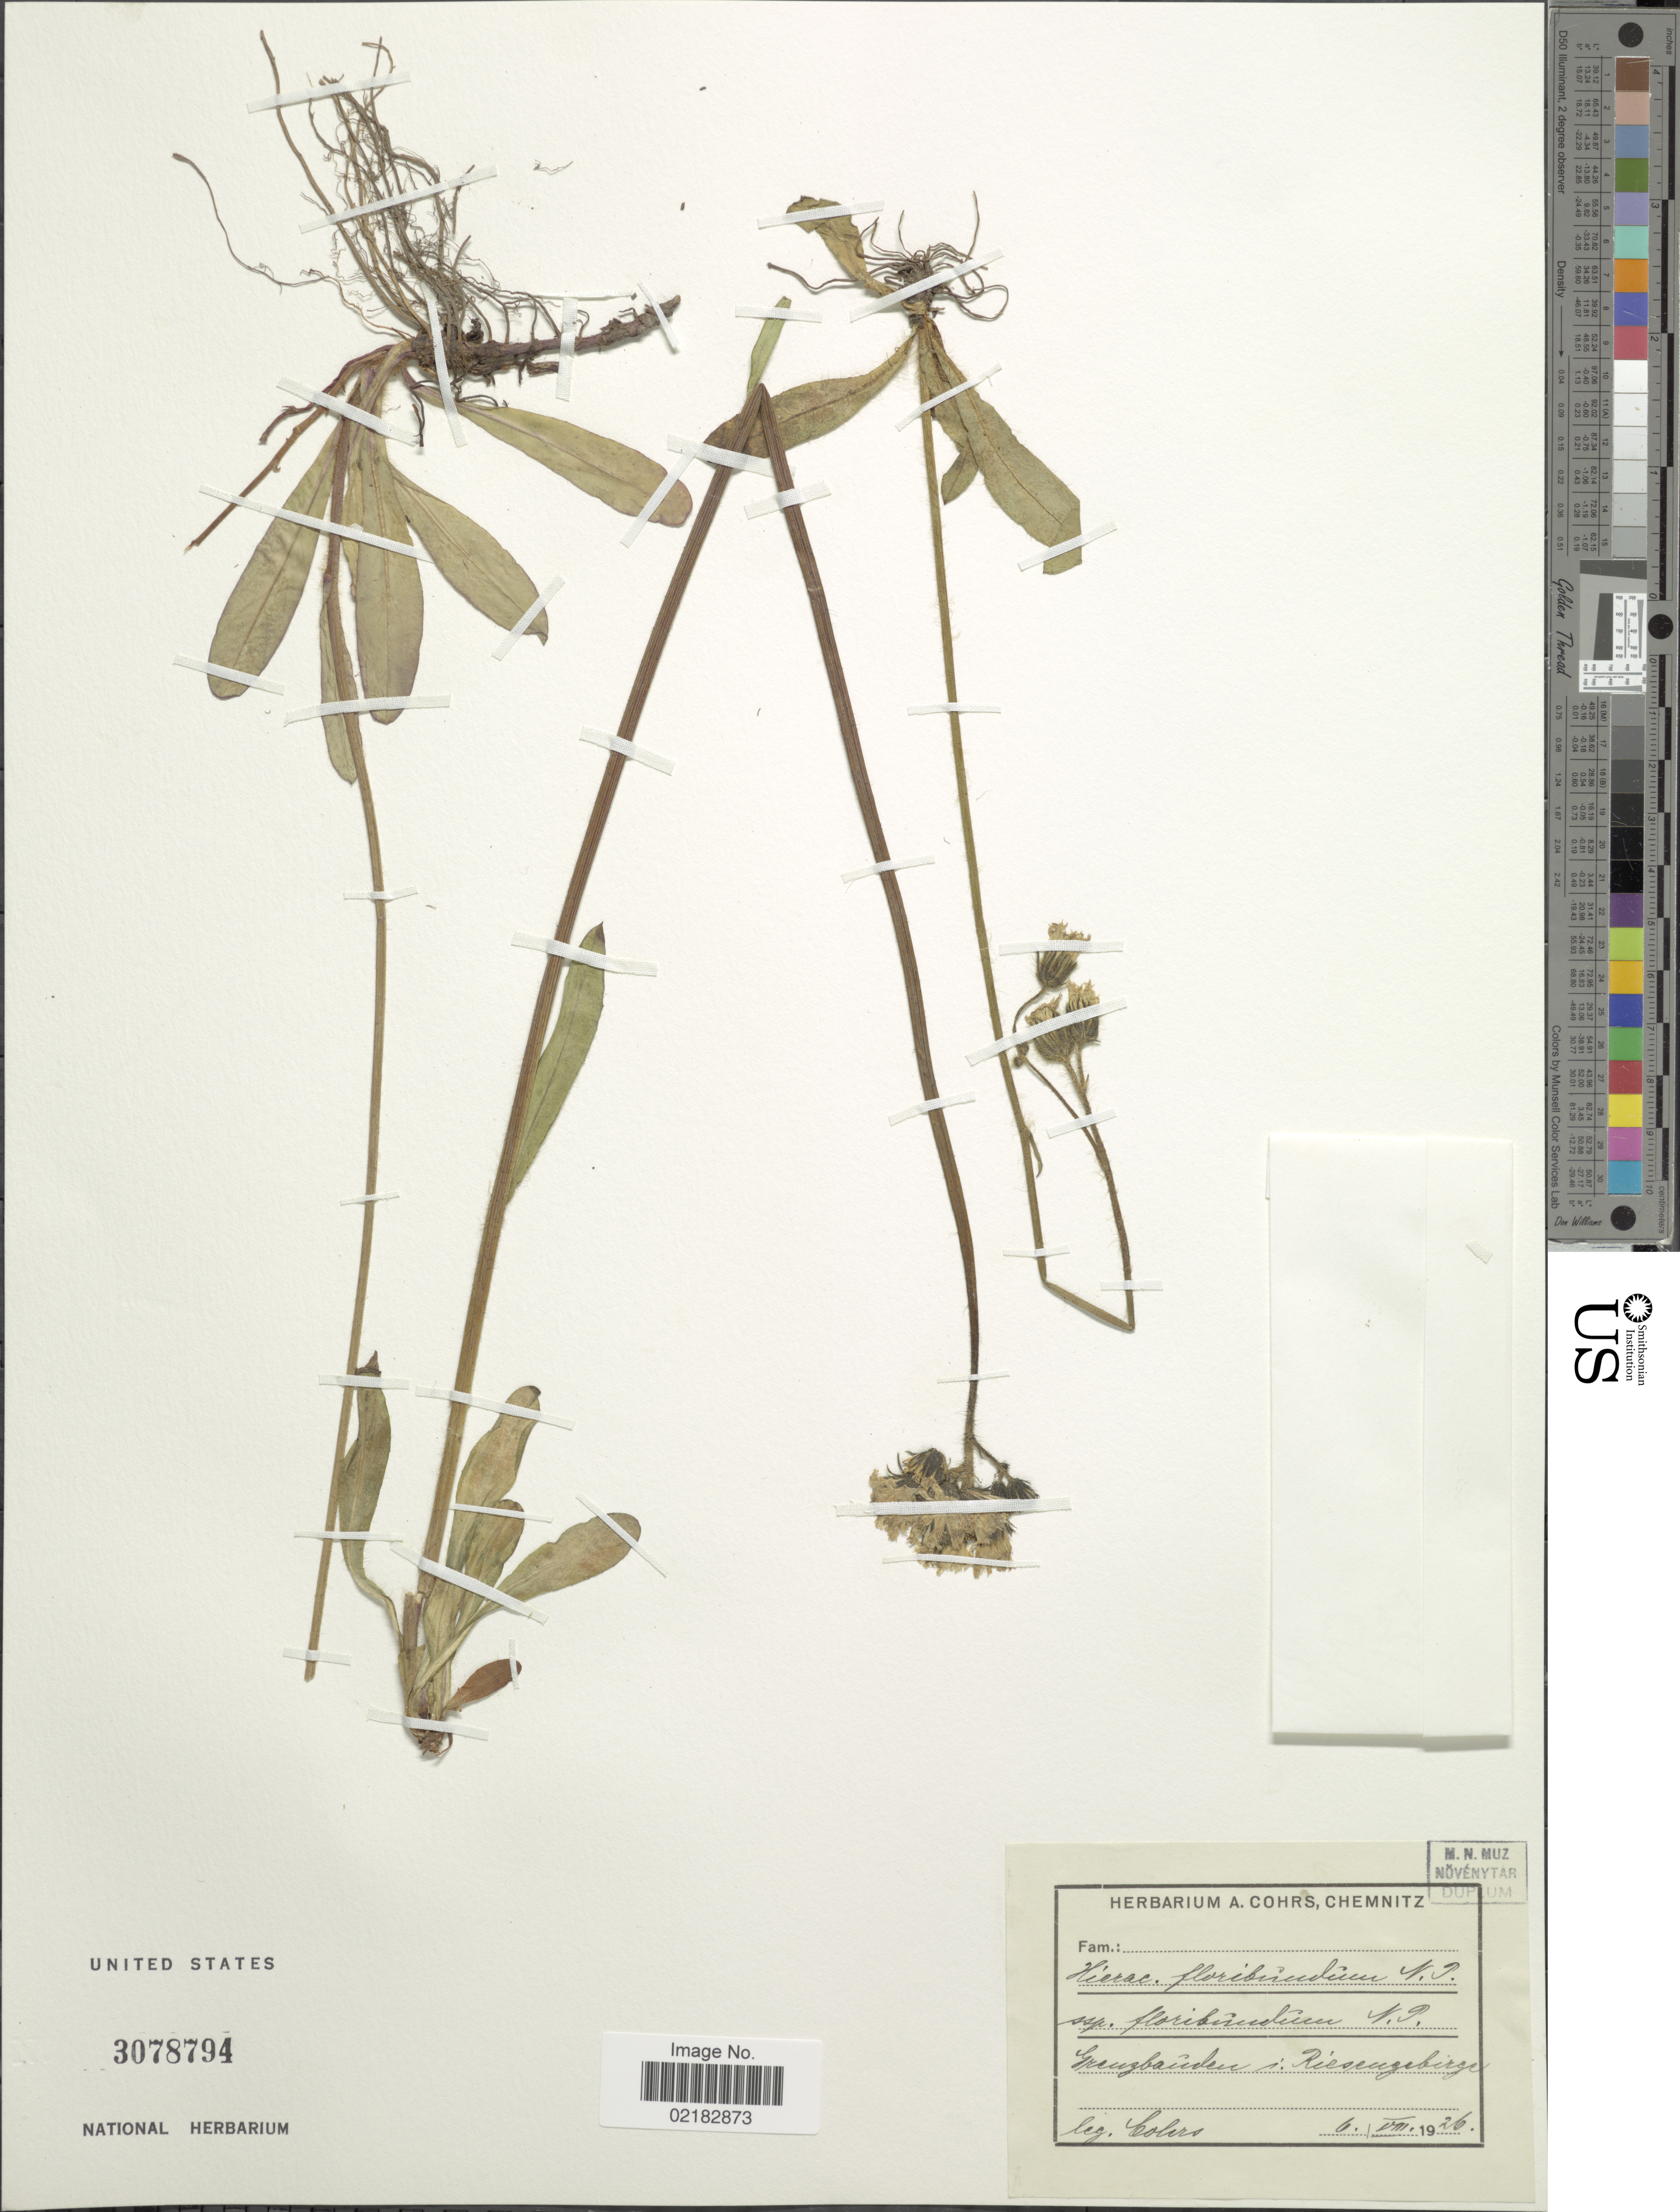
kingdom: Plantae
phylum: Tracheophyta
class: Magnoliopsida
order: Asterales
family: Asteraceae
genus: Pilosella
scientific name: Pilosella floribunda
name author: (Wimm. & Grab.) Fr. a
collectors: A. Colirs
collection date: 1926-08-06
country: Poland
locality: Greugbaunden in Riesengebirge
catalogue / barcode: US 3078794